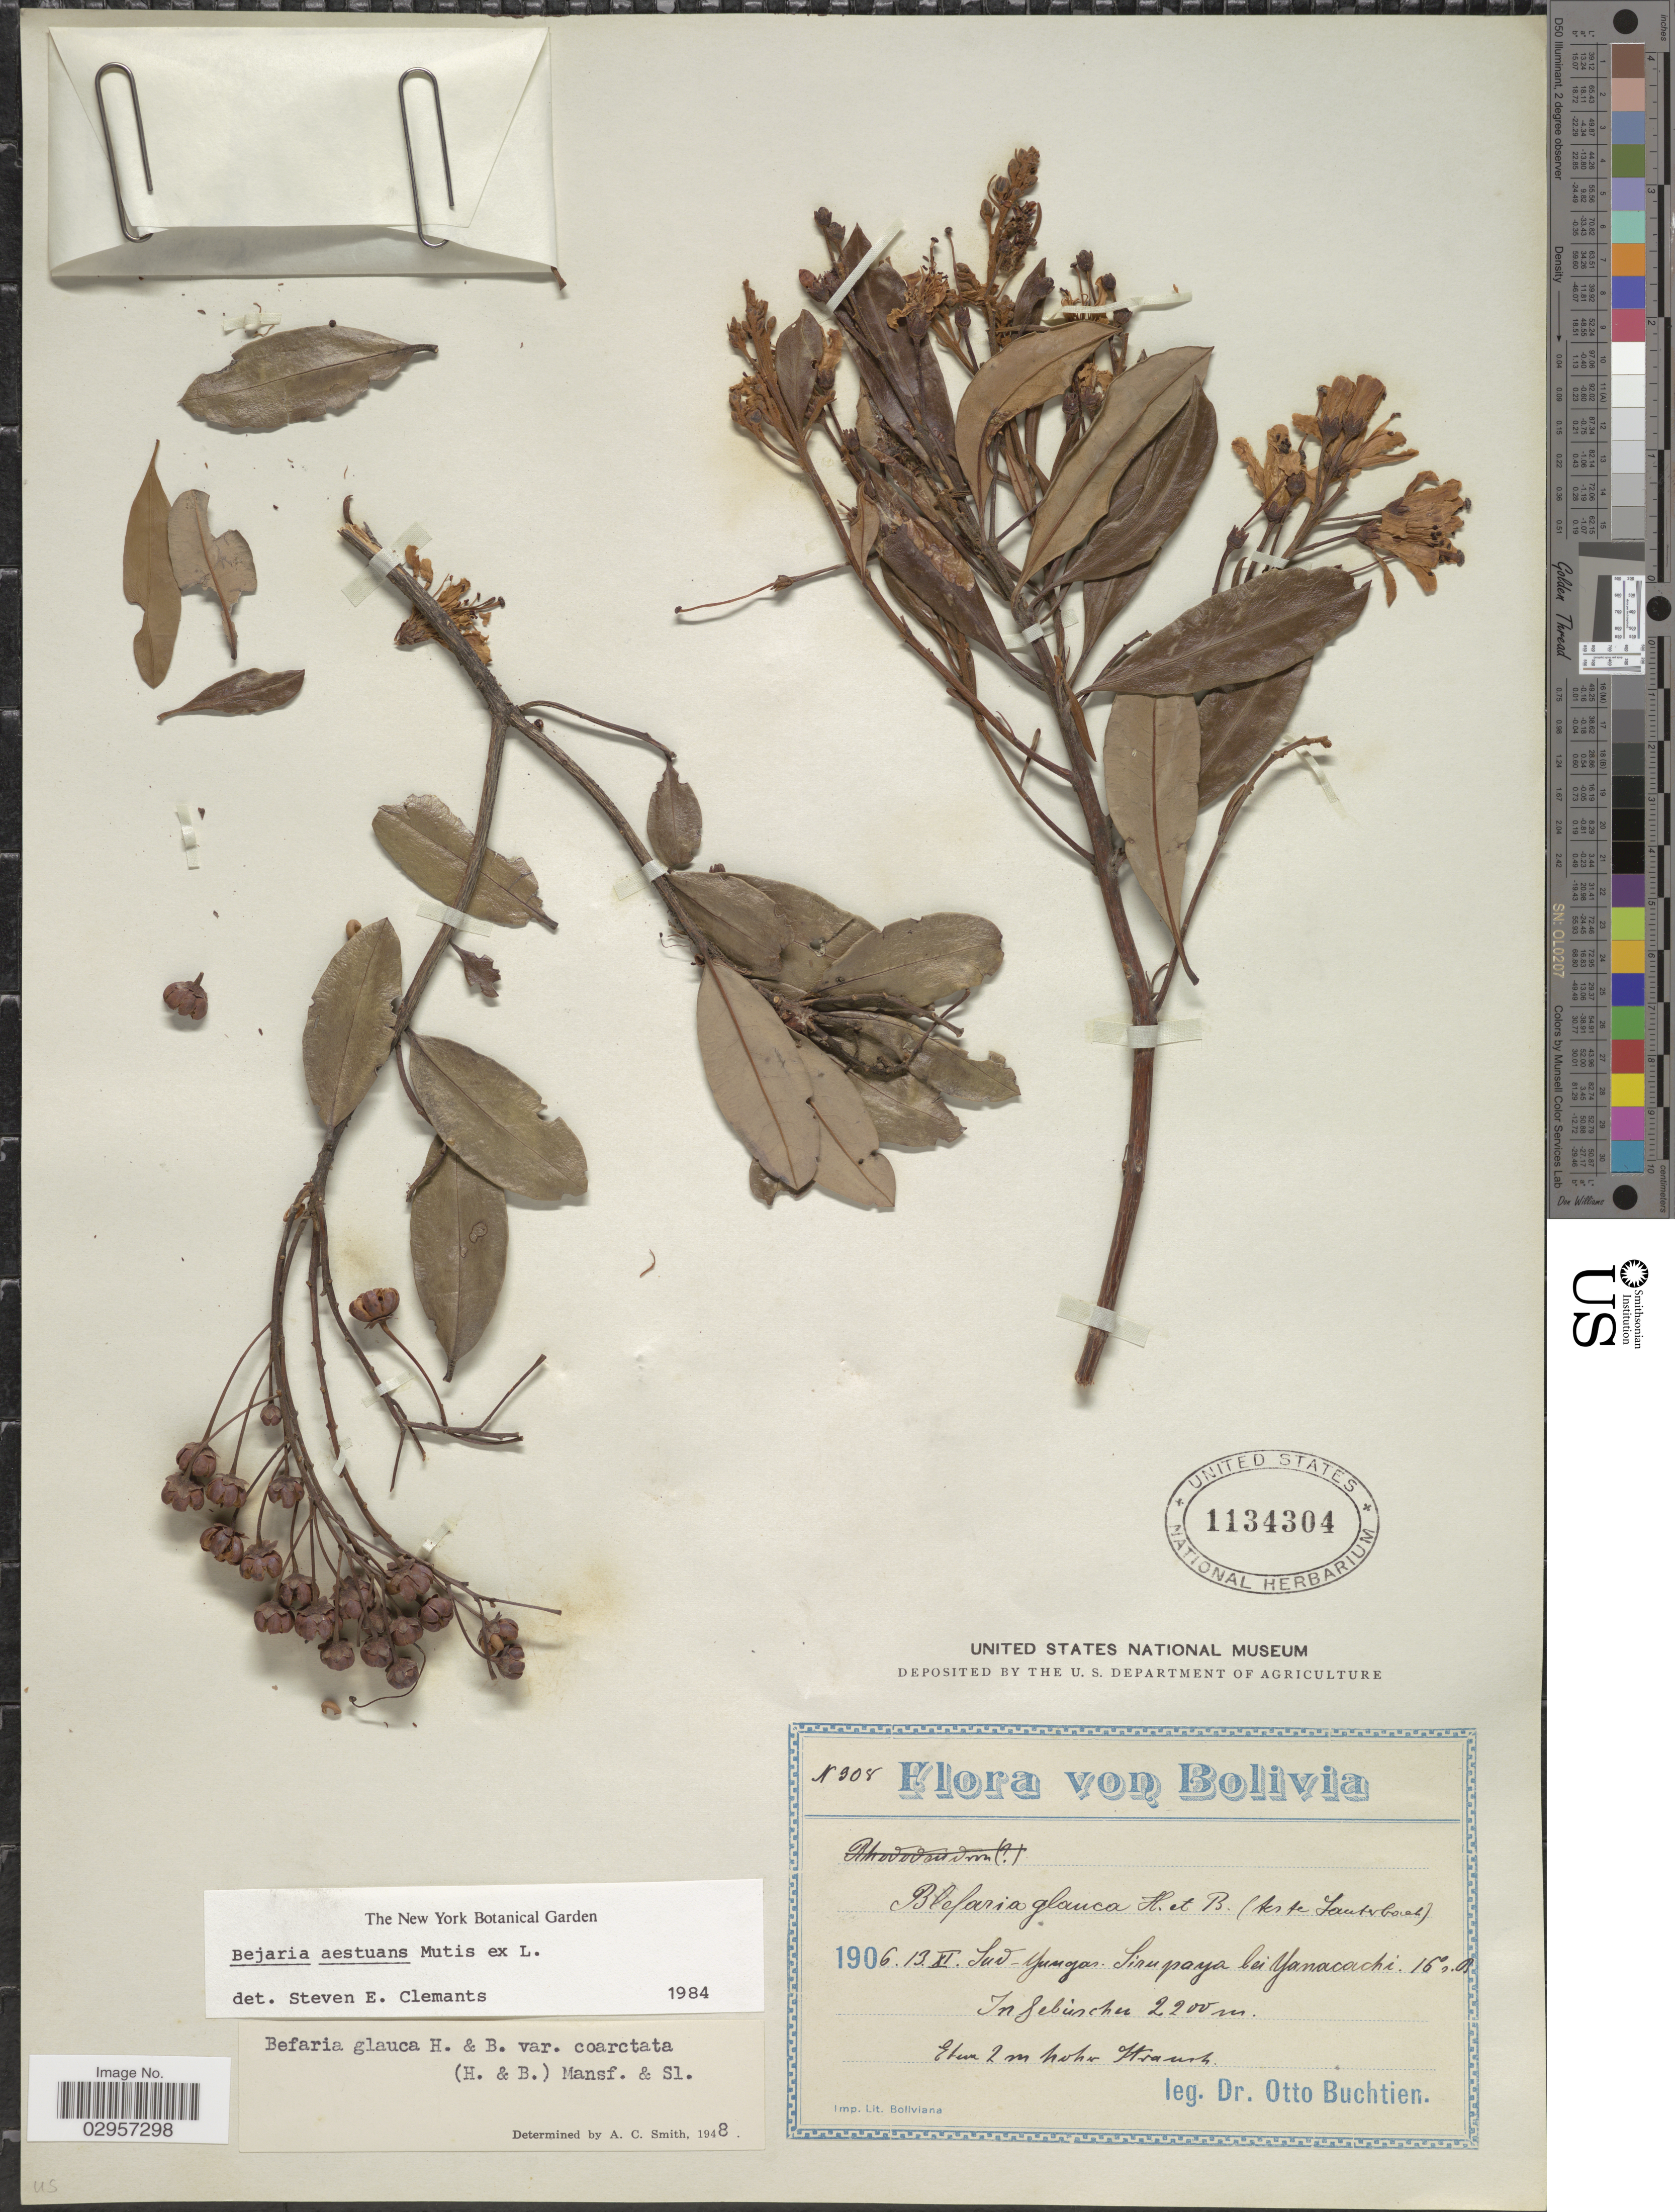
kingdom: Plantae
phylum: Tracheophyta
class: Magnoliopsida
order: Ericales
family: Ericaceae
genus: Befaria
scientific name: Befaria aestuans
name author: Mutis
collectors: O. Buchtien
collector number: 308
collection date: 1906-11-13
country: Bolivia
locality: Sud-Yungas, Sirupaya bei Yanacachi.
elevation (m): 2200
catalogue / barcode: US 1134304